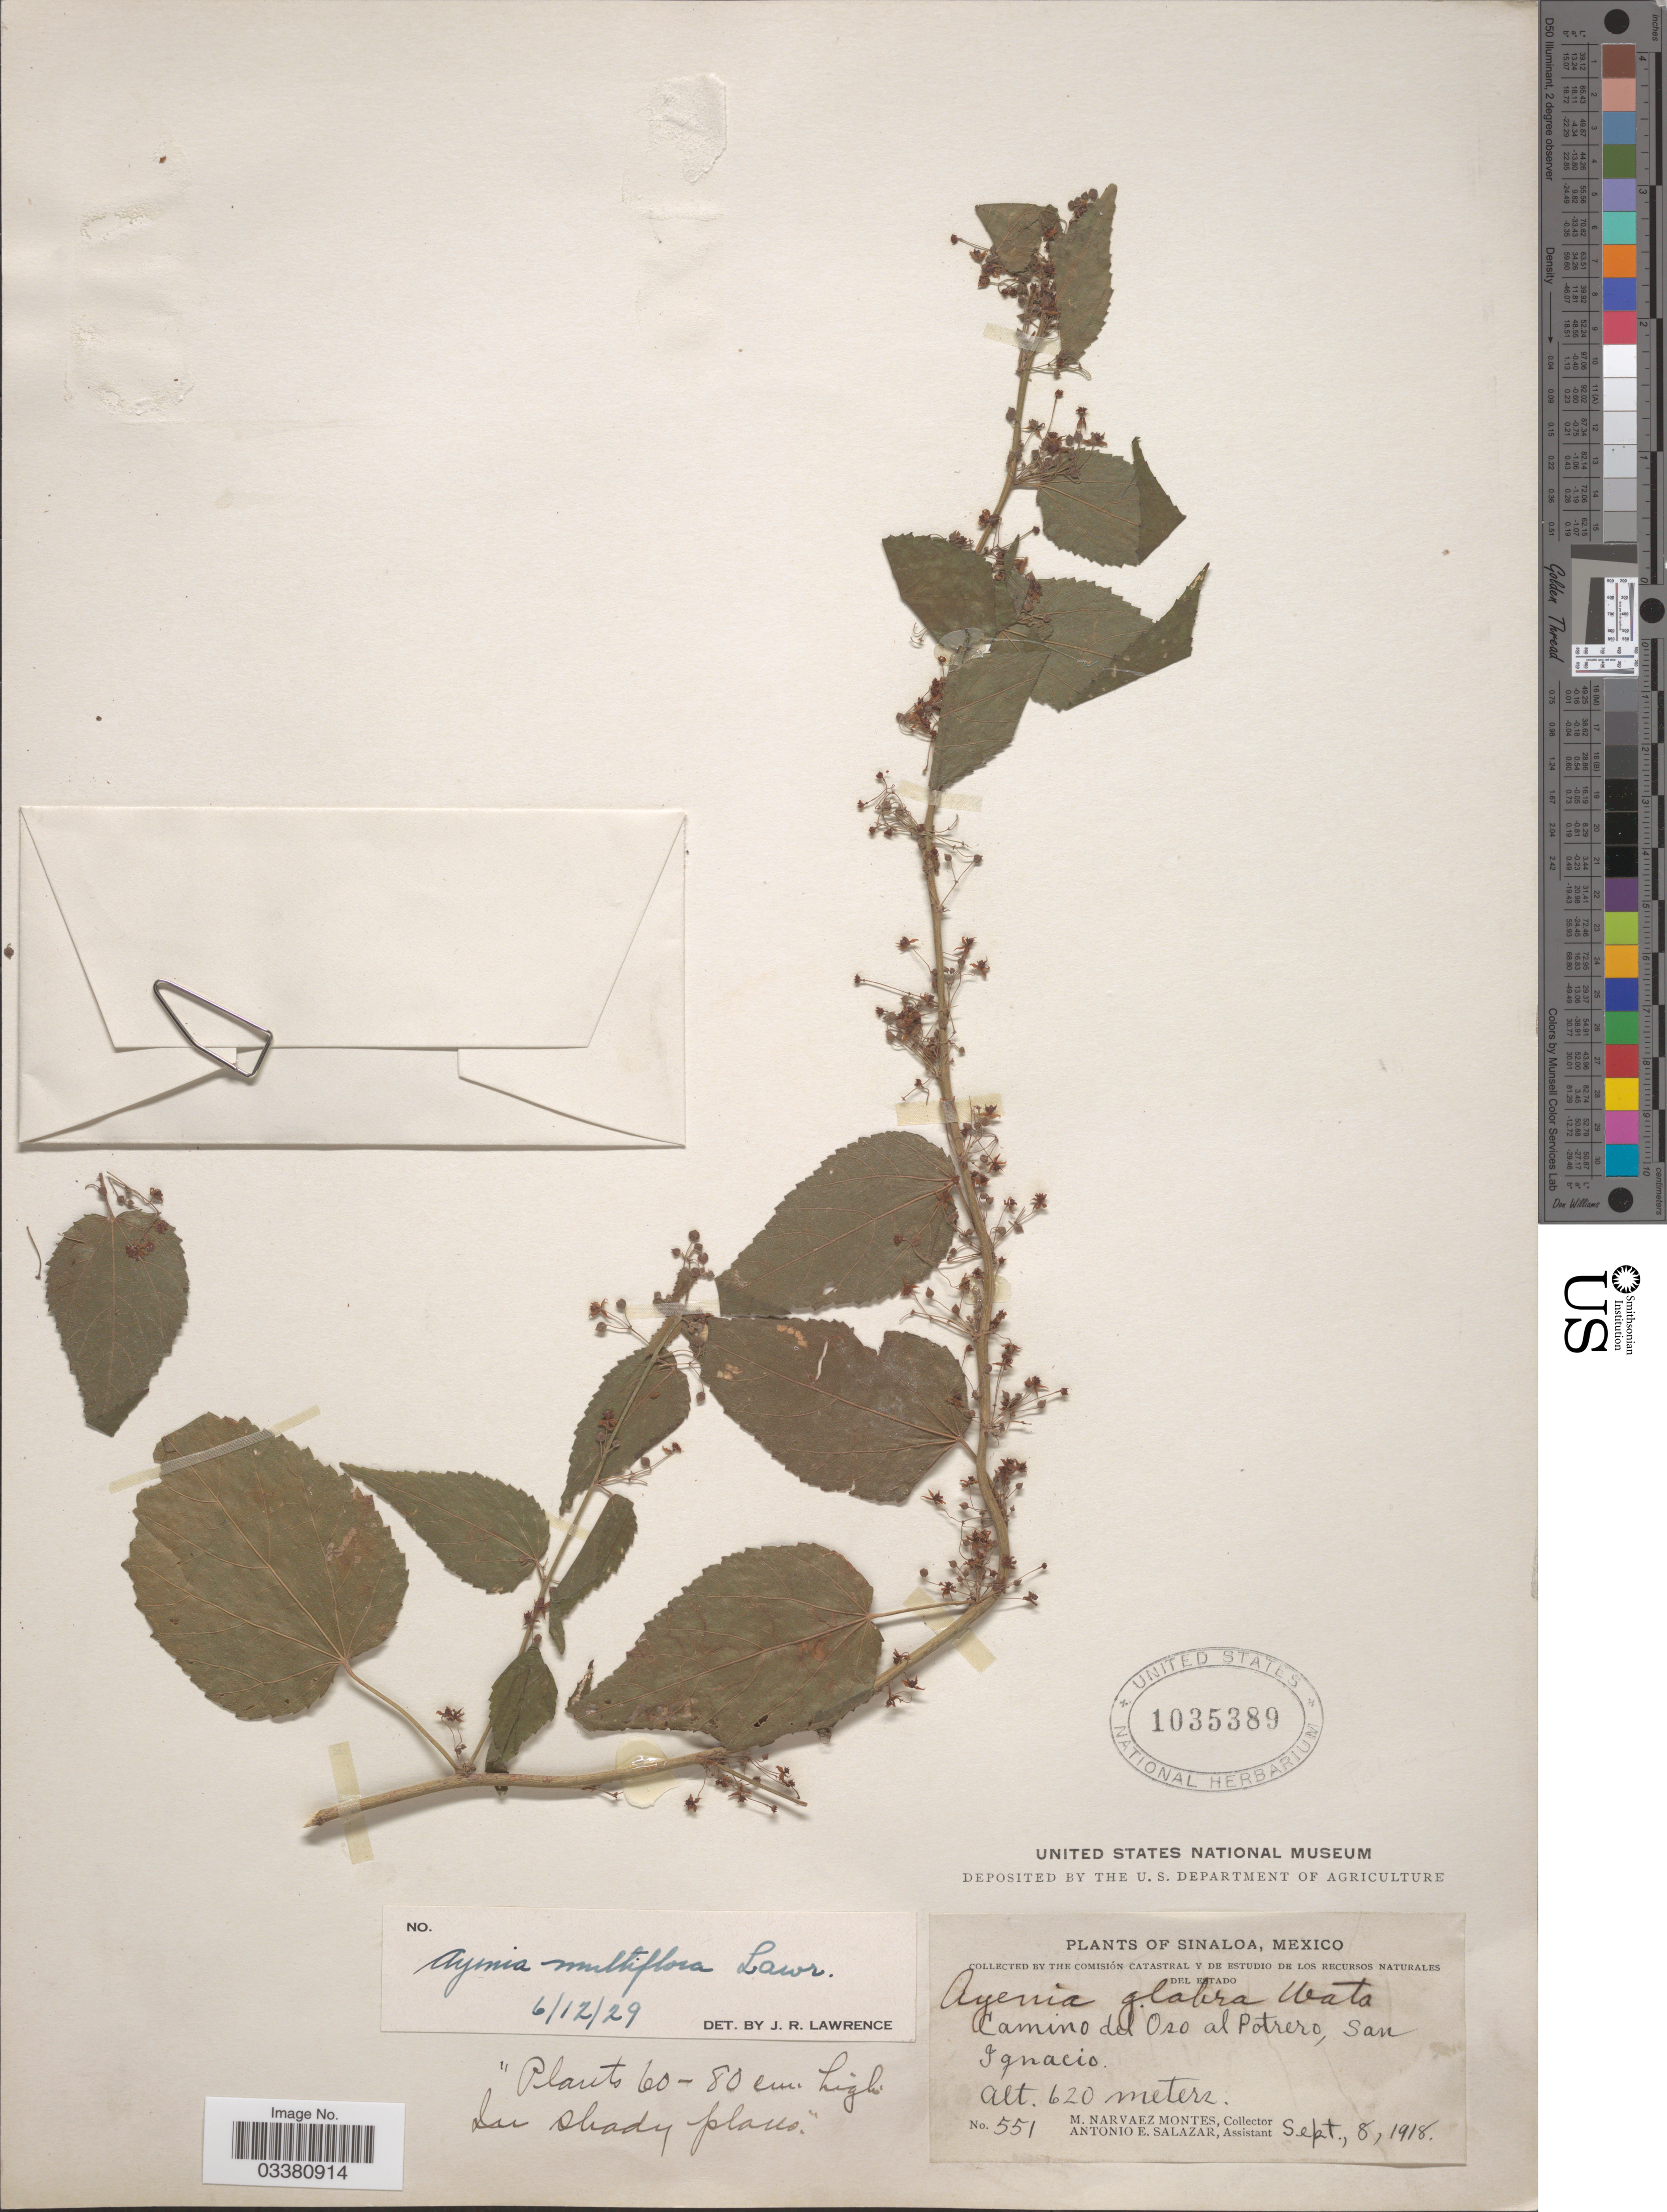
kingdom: Plantae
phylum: Tracheophyta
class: Magnoliopsida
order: Malvales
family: Malvaceae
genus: Ayenia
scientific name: Ayenia glabra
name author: S. Watson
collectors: M. Narvaez-Montes & A. E. Salazar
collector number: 551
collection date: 1918-09-08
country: Mexico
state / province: Sinaloa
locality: Camino del Oso al Potrero, San Ignacio.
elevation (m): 620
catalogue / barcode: US 1035389